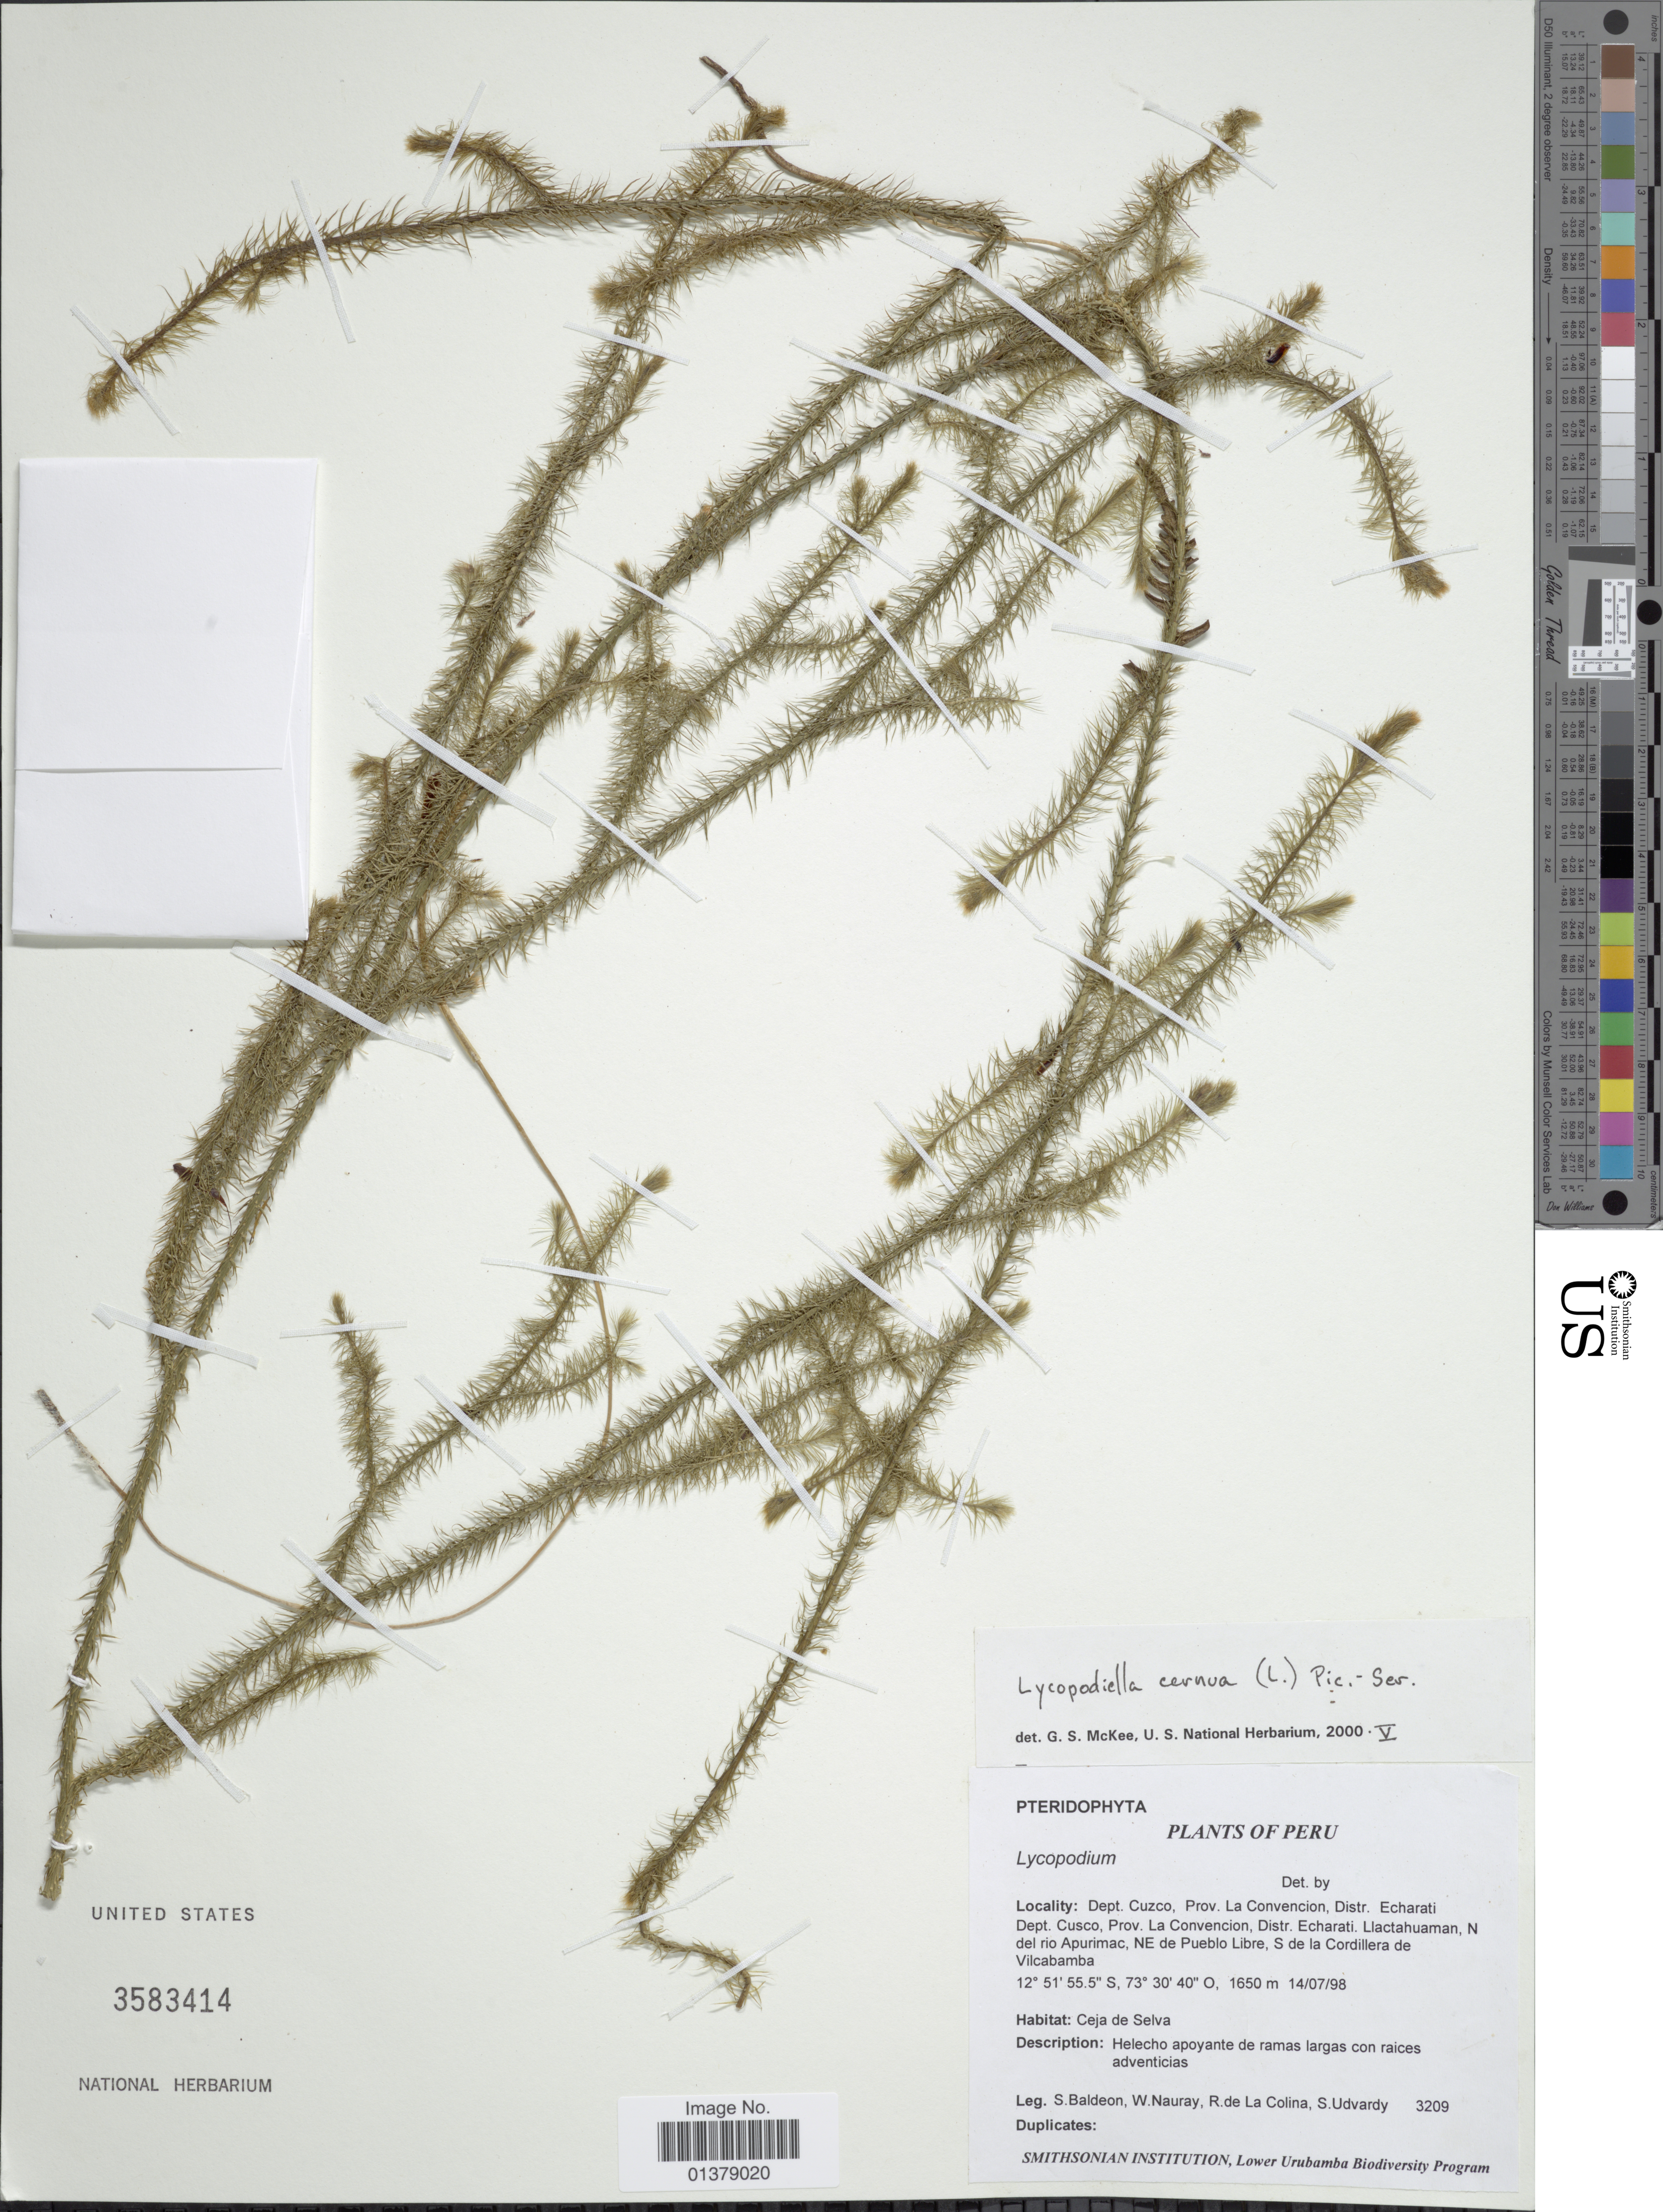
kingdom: Plantae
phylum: Tracheophyta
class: Lycopodiopsida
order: Lycopodiales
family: Lycopodiaceae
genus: Palhinhaea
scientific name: Palhinhaea cernua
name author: (L.) Vasc. & Franco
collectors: S. Baldeon, W. Nauray, R. Colina & S. Udvardy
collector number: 3209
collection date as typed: Transcribed d/m/y: 14/7/98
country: Peru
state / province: Cusco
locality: Dept. Cuzco, Prov. La Convencion, Distr. Echarati, Llactahuaman, N del rio Apurimac, NE de Pueblo Libre, S de la Cordillera de Vilcabamba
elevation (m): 1650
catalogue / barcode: US 3583414